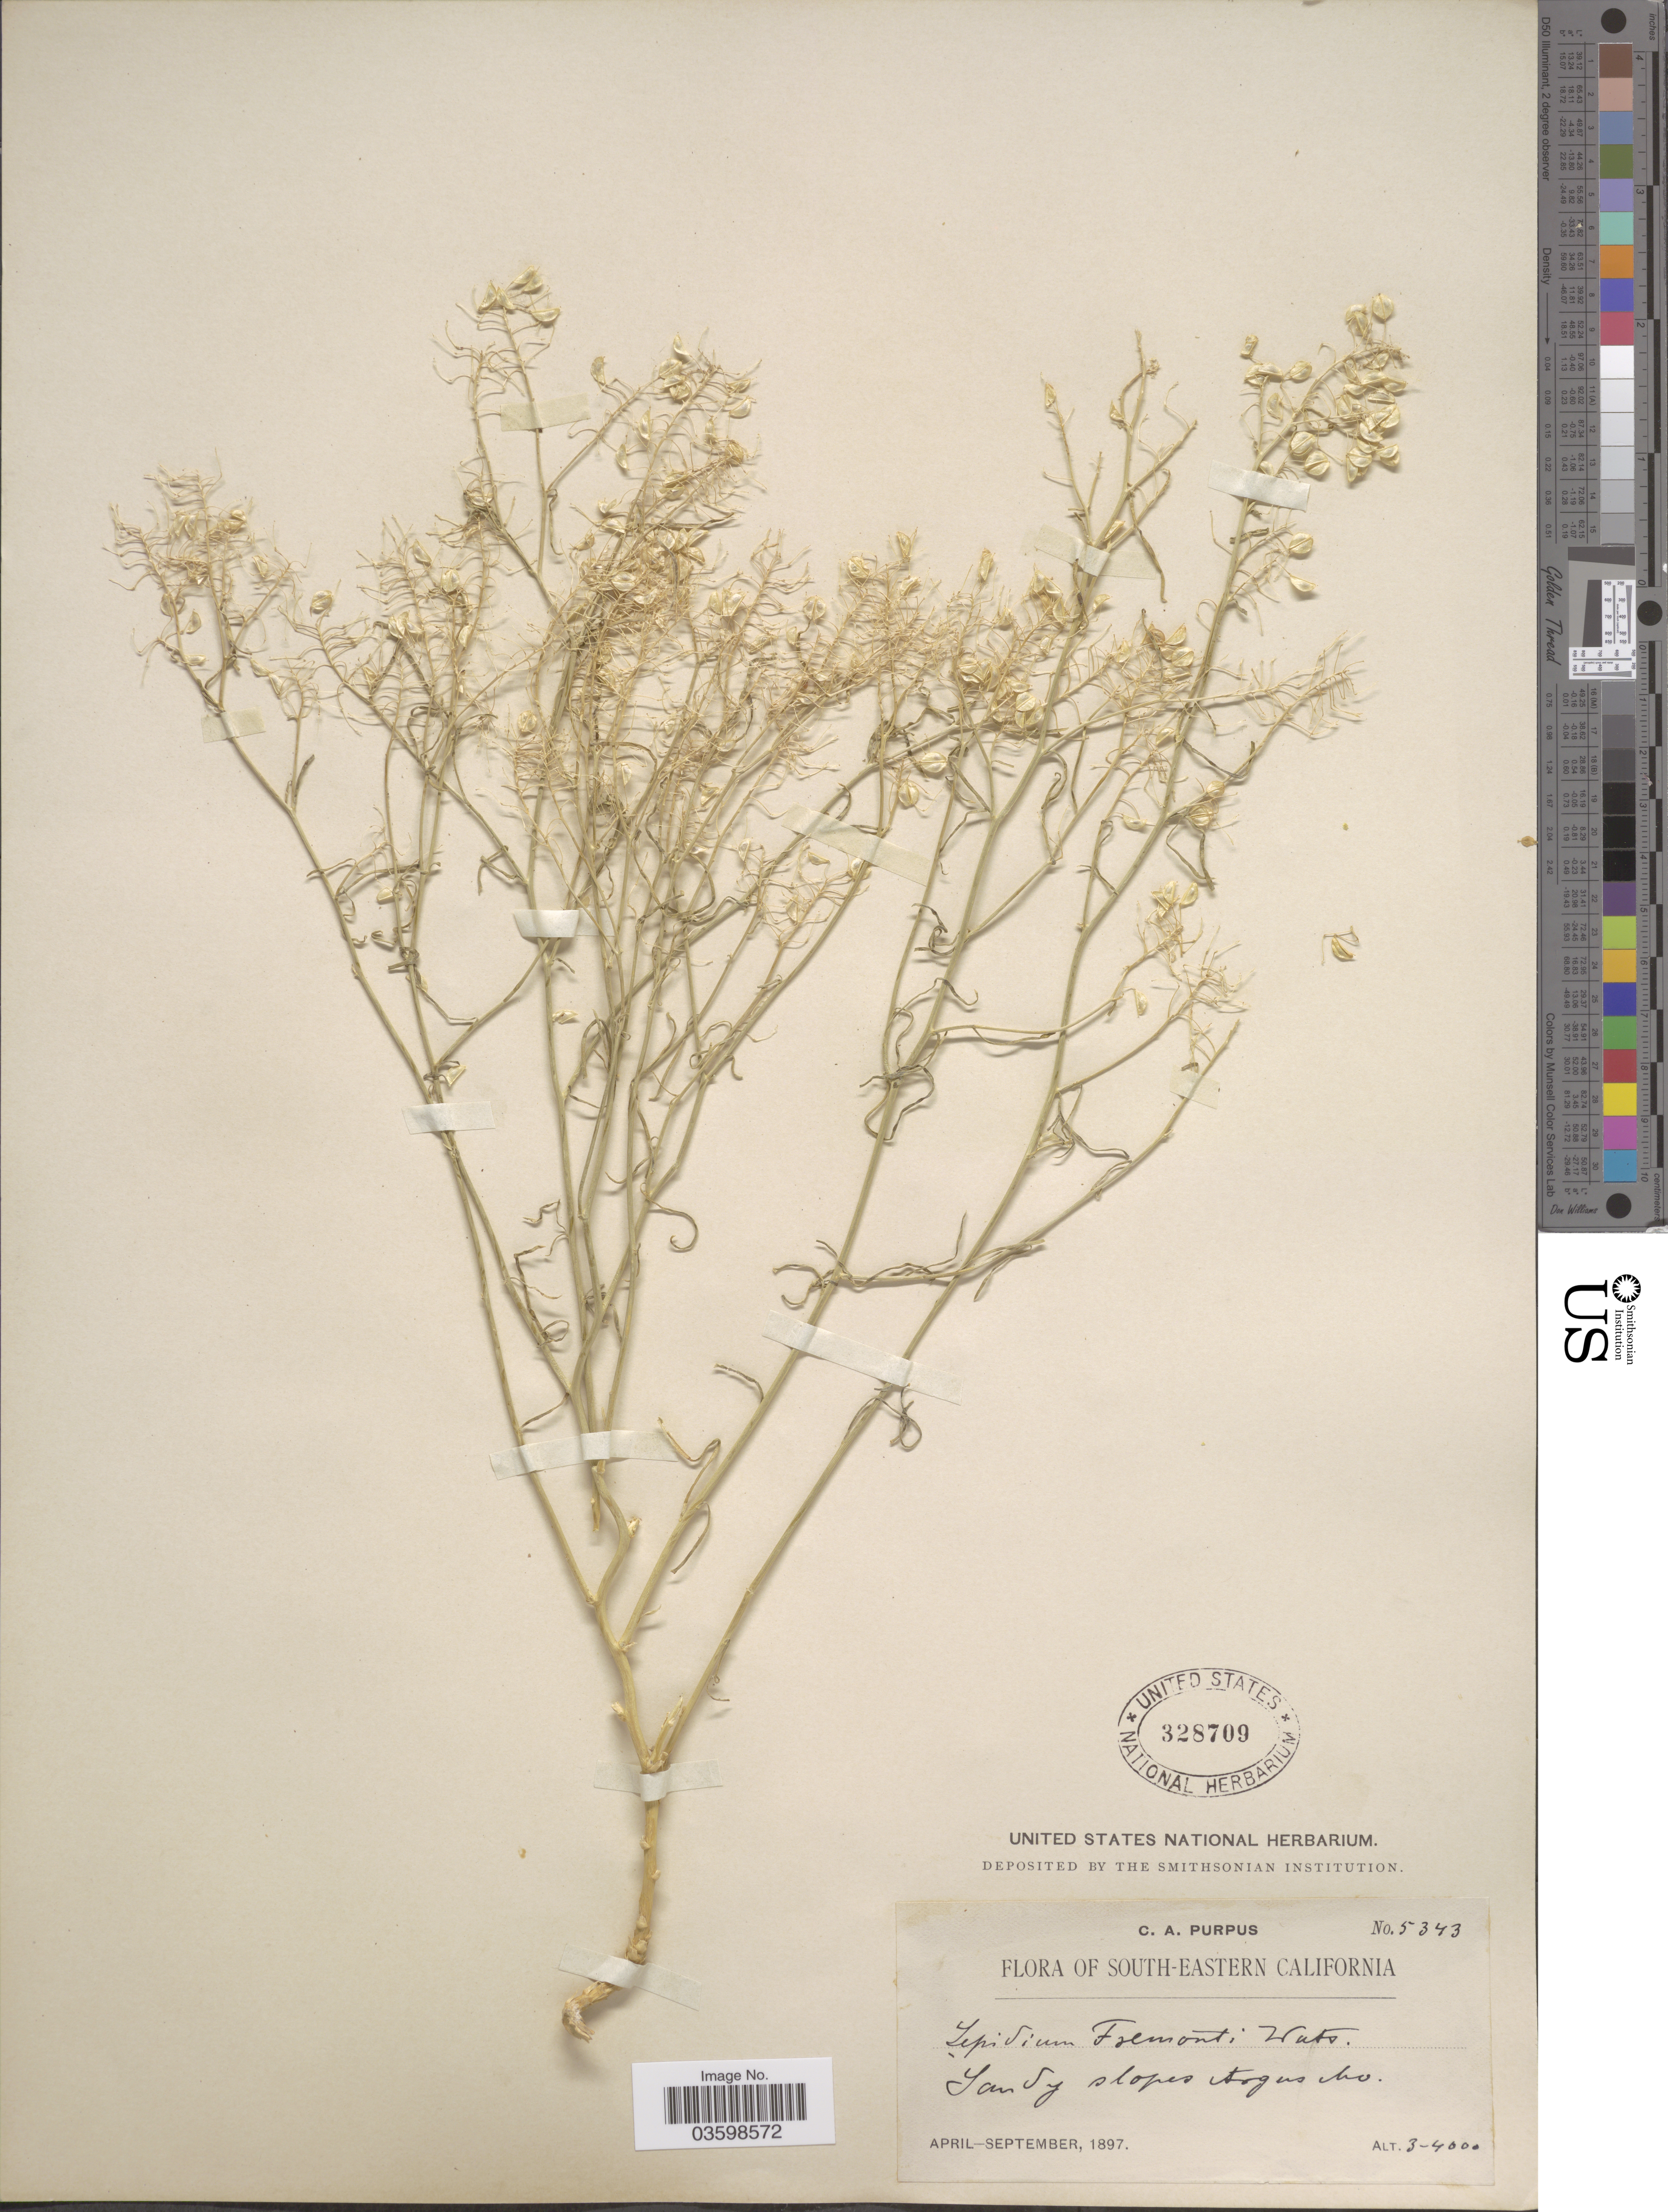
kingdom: Plantae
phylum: Tracheophyta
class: Magnoliopsida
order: Brassicales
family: Brassicaceae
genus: Lepidium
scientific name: Lepidium fremontii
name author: S. Watson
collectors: C. A. Purpus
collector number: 5343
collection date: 1897-04/1897-09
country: United States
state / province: California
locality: South-Eastern California. Sandy slopes, Argus Mo.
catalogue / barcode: US 328709